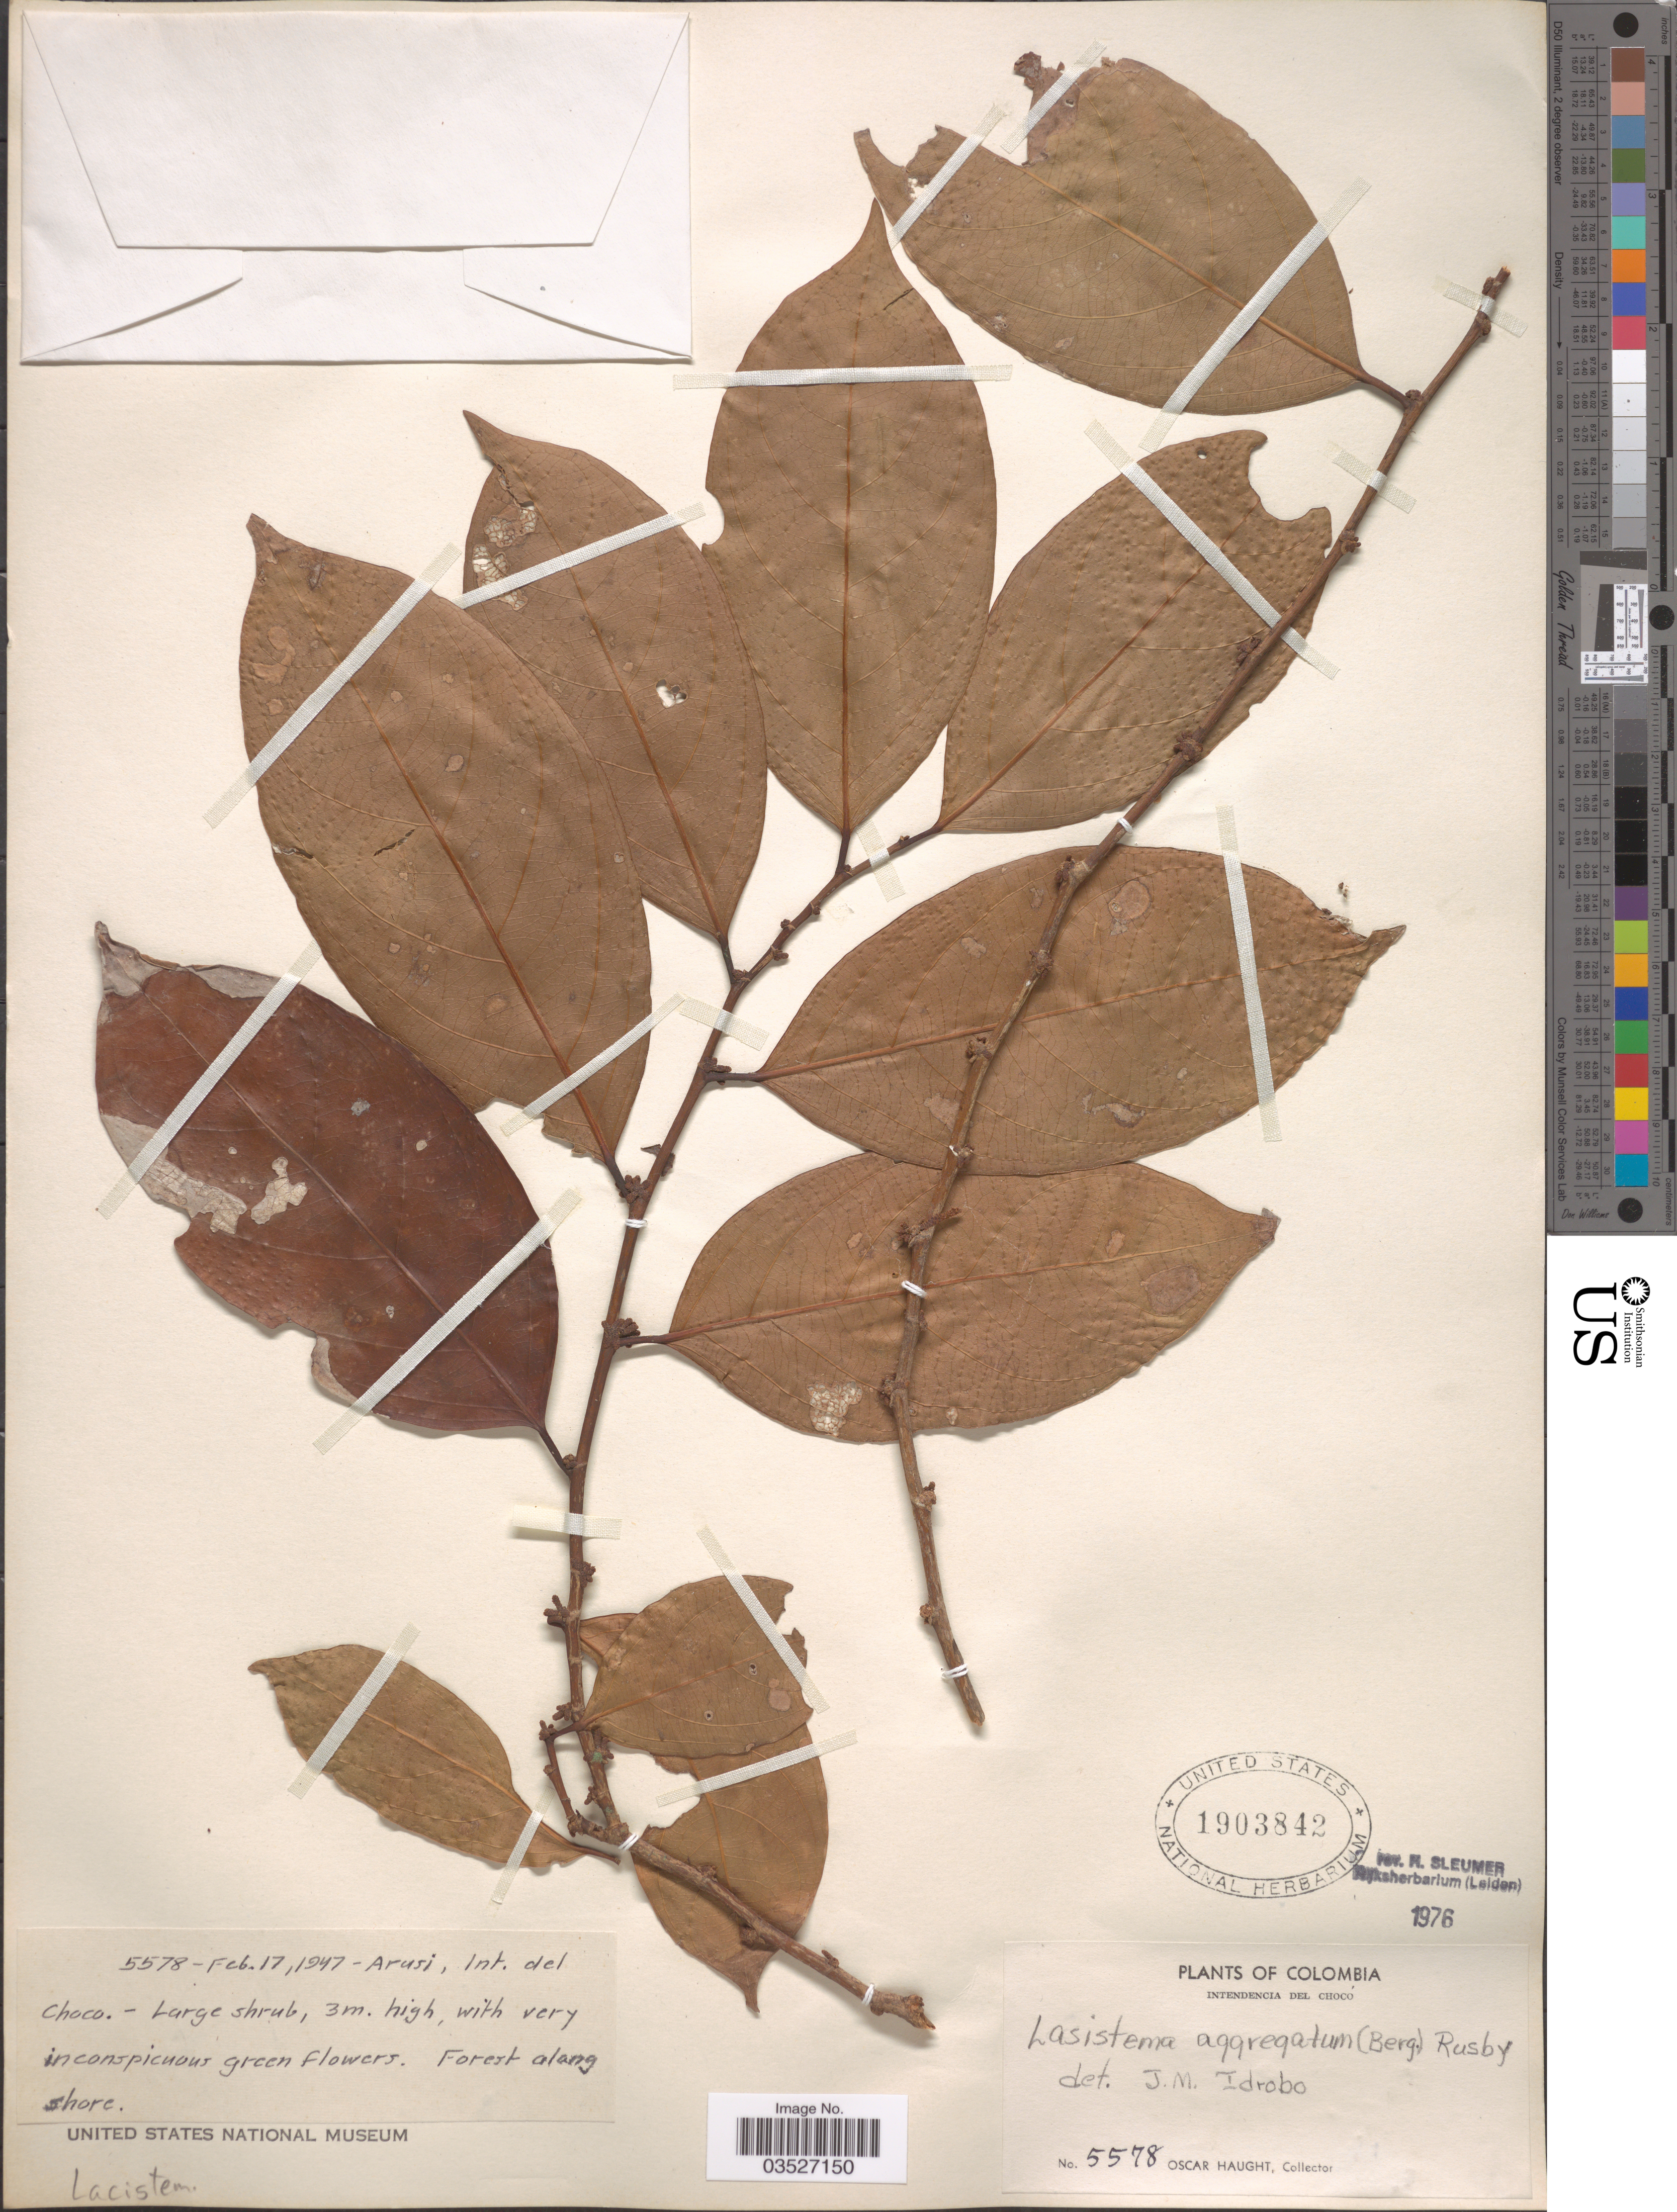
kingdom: Plantae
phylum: Tracheophyta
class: Magnoliopsida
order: Malpighiales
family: Lacistemataceae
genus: Lacistema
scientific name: Lacistema aggregatum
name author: (P.J. Bergius) Rusby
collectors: O. Haught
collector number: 5578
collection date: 1947-02-17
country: Colombia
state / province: Chocó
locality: Intendencia del Chocó. Arusi. Forest along shore.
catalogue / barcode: US 1903842